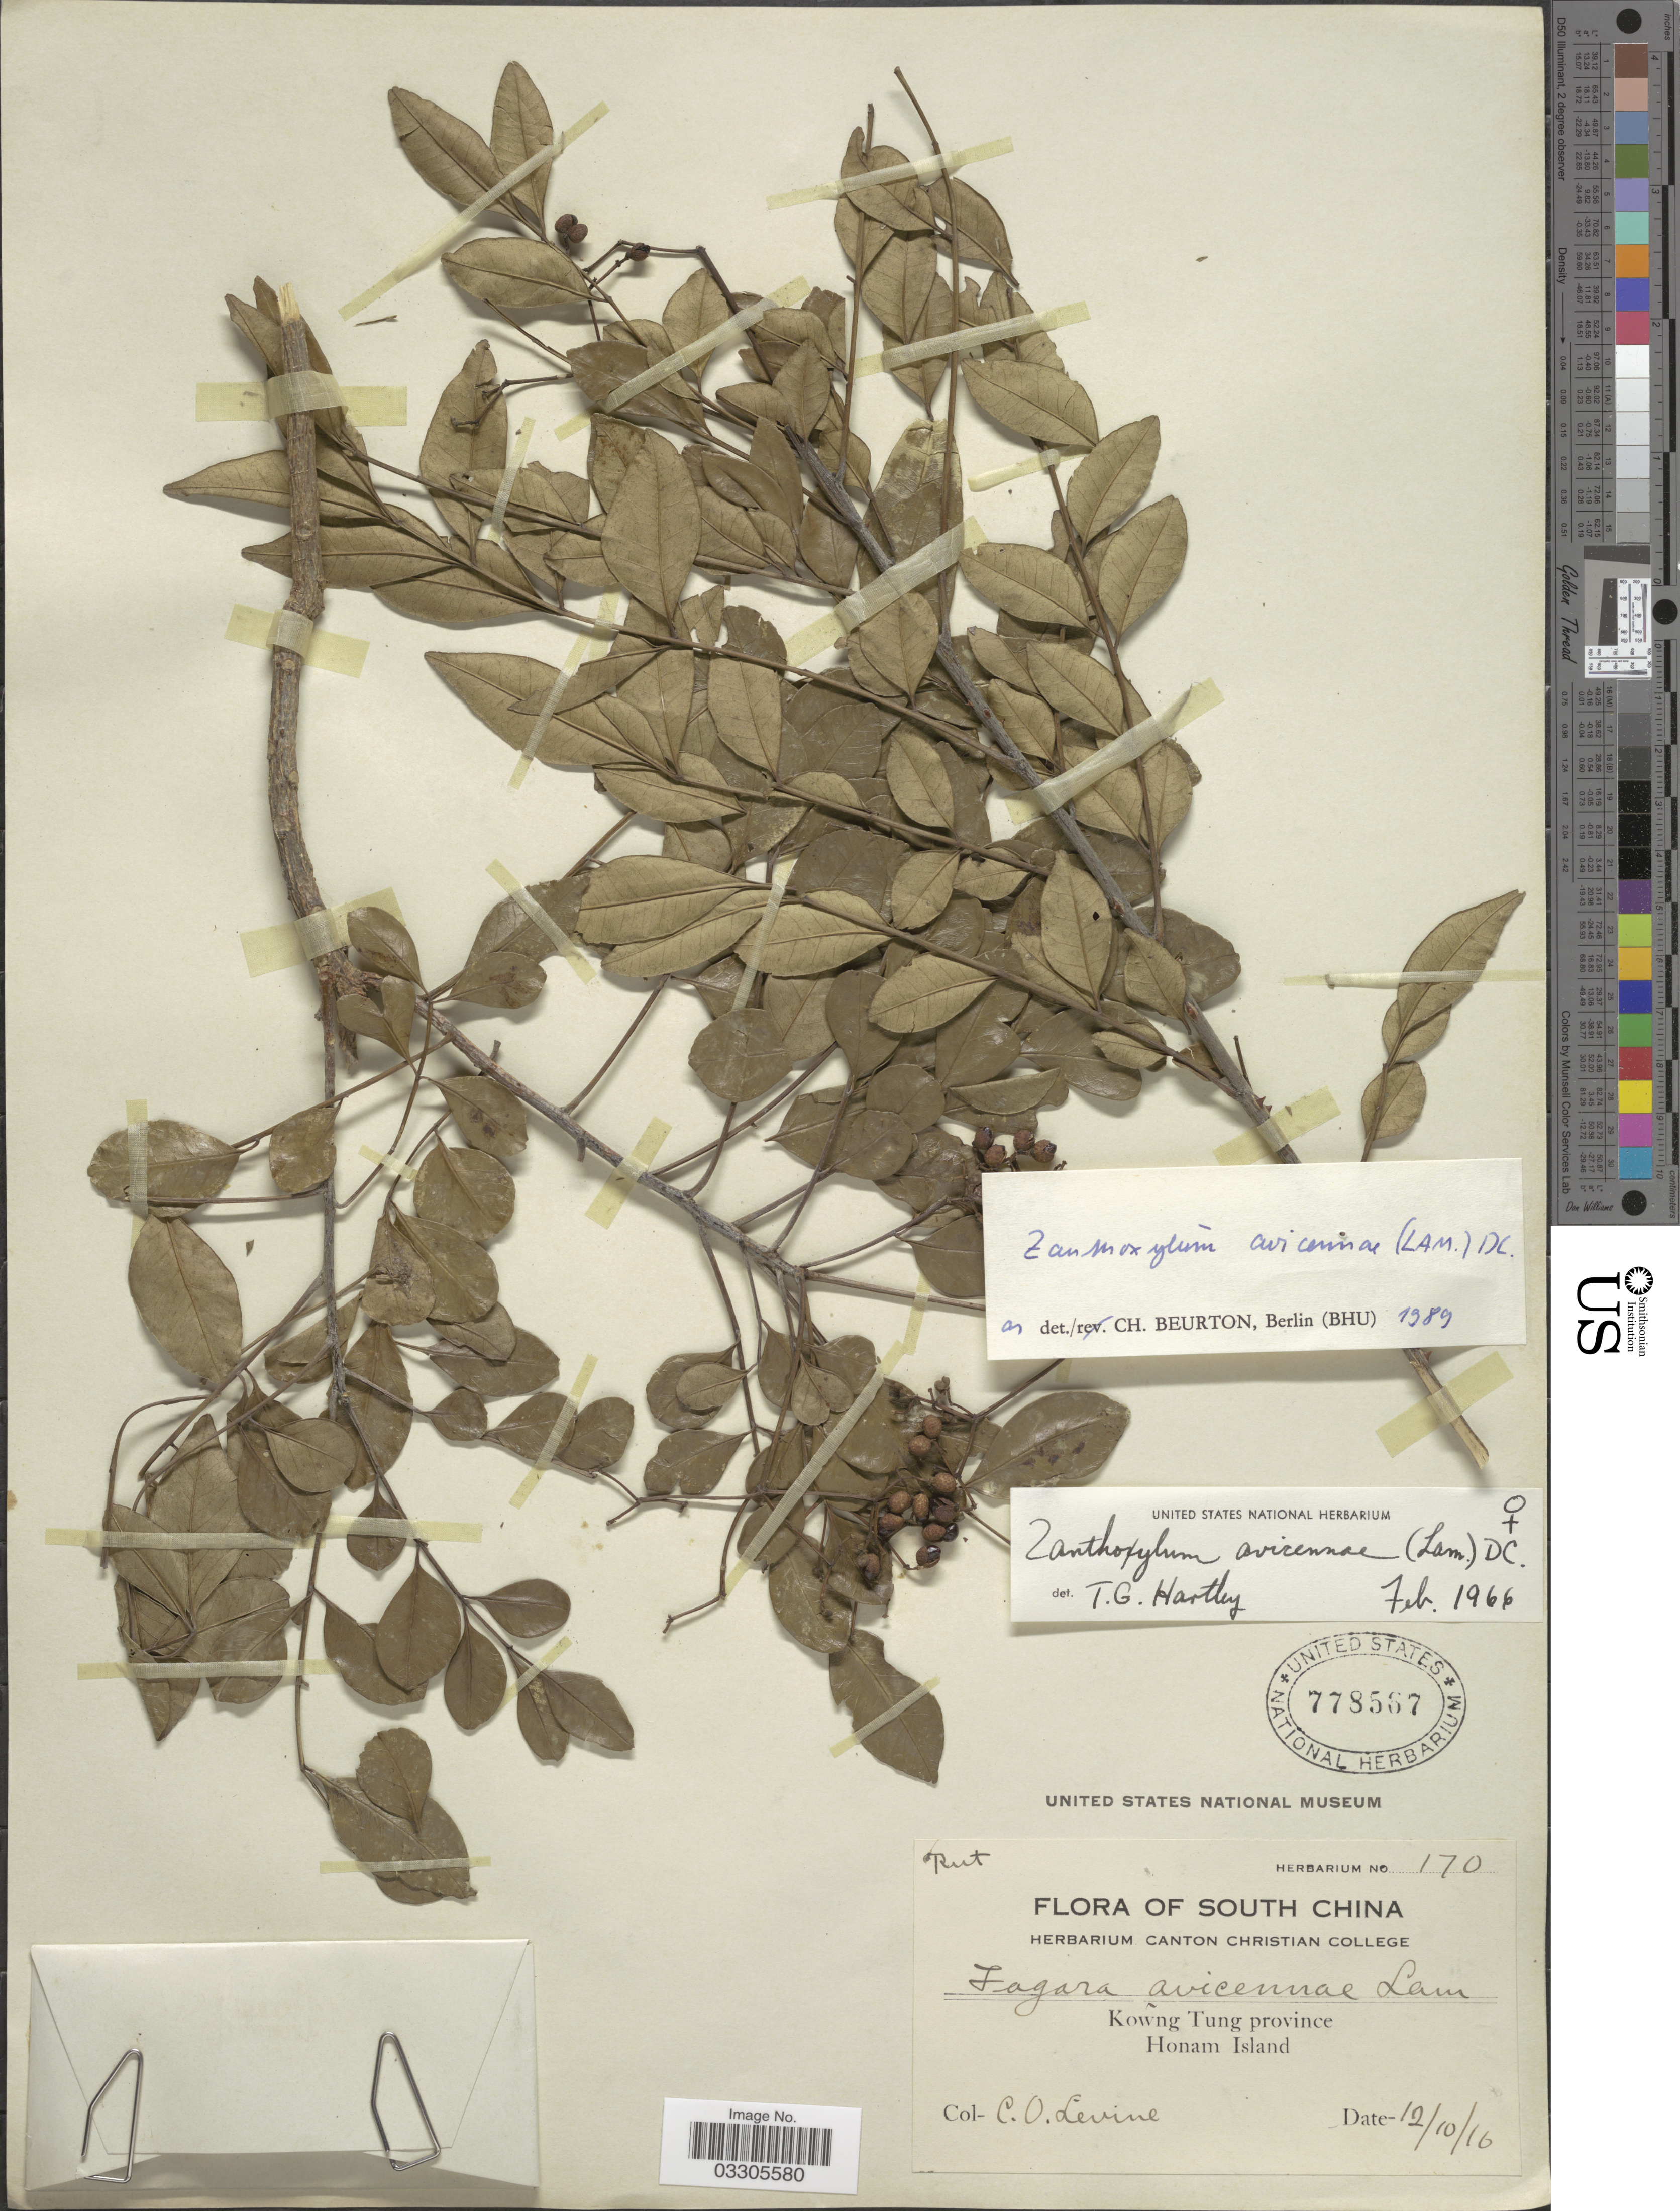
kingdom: Plantae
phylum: Tracheophyta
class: Magnoliopsida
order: Sapindales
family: Rutaceae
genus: Zanthoxylum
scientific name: Zanthoxylum avicennae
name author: (Lam.) DC.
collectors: C. O. Levine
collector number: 170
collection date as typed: Transcribed d/m/y: 12/10/16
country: China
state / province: Guangdong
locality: Kowng Tung province, Honam Island.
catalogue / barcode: US 778567